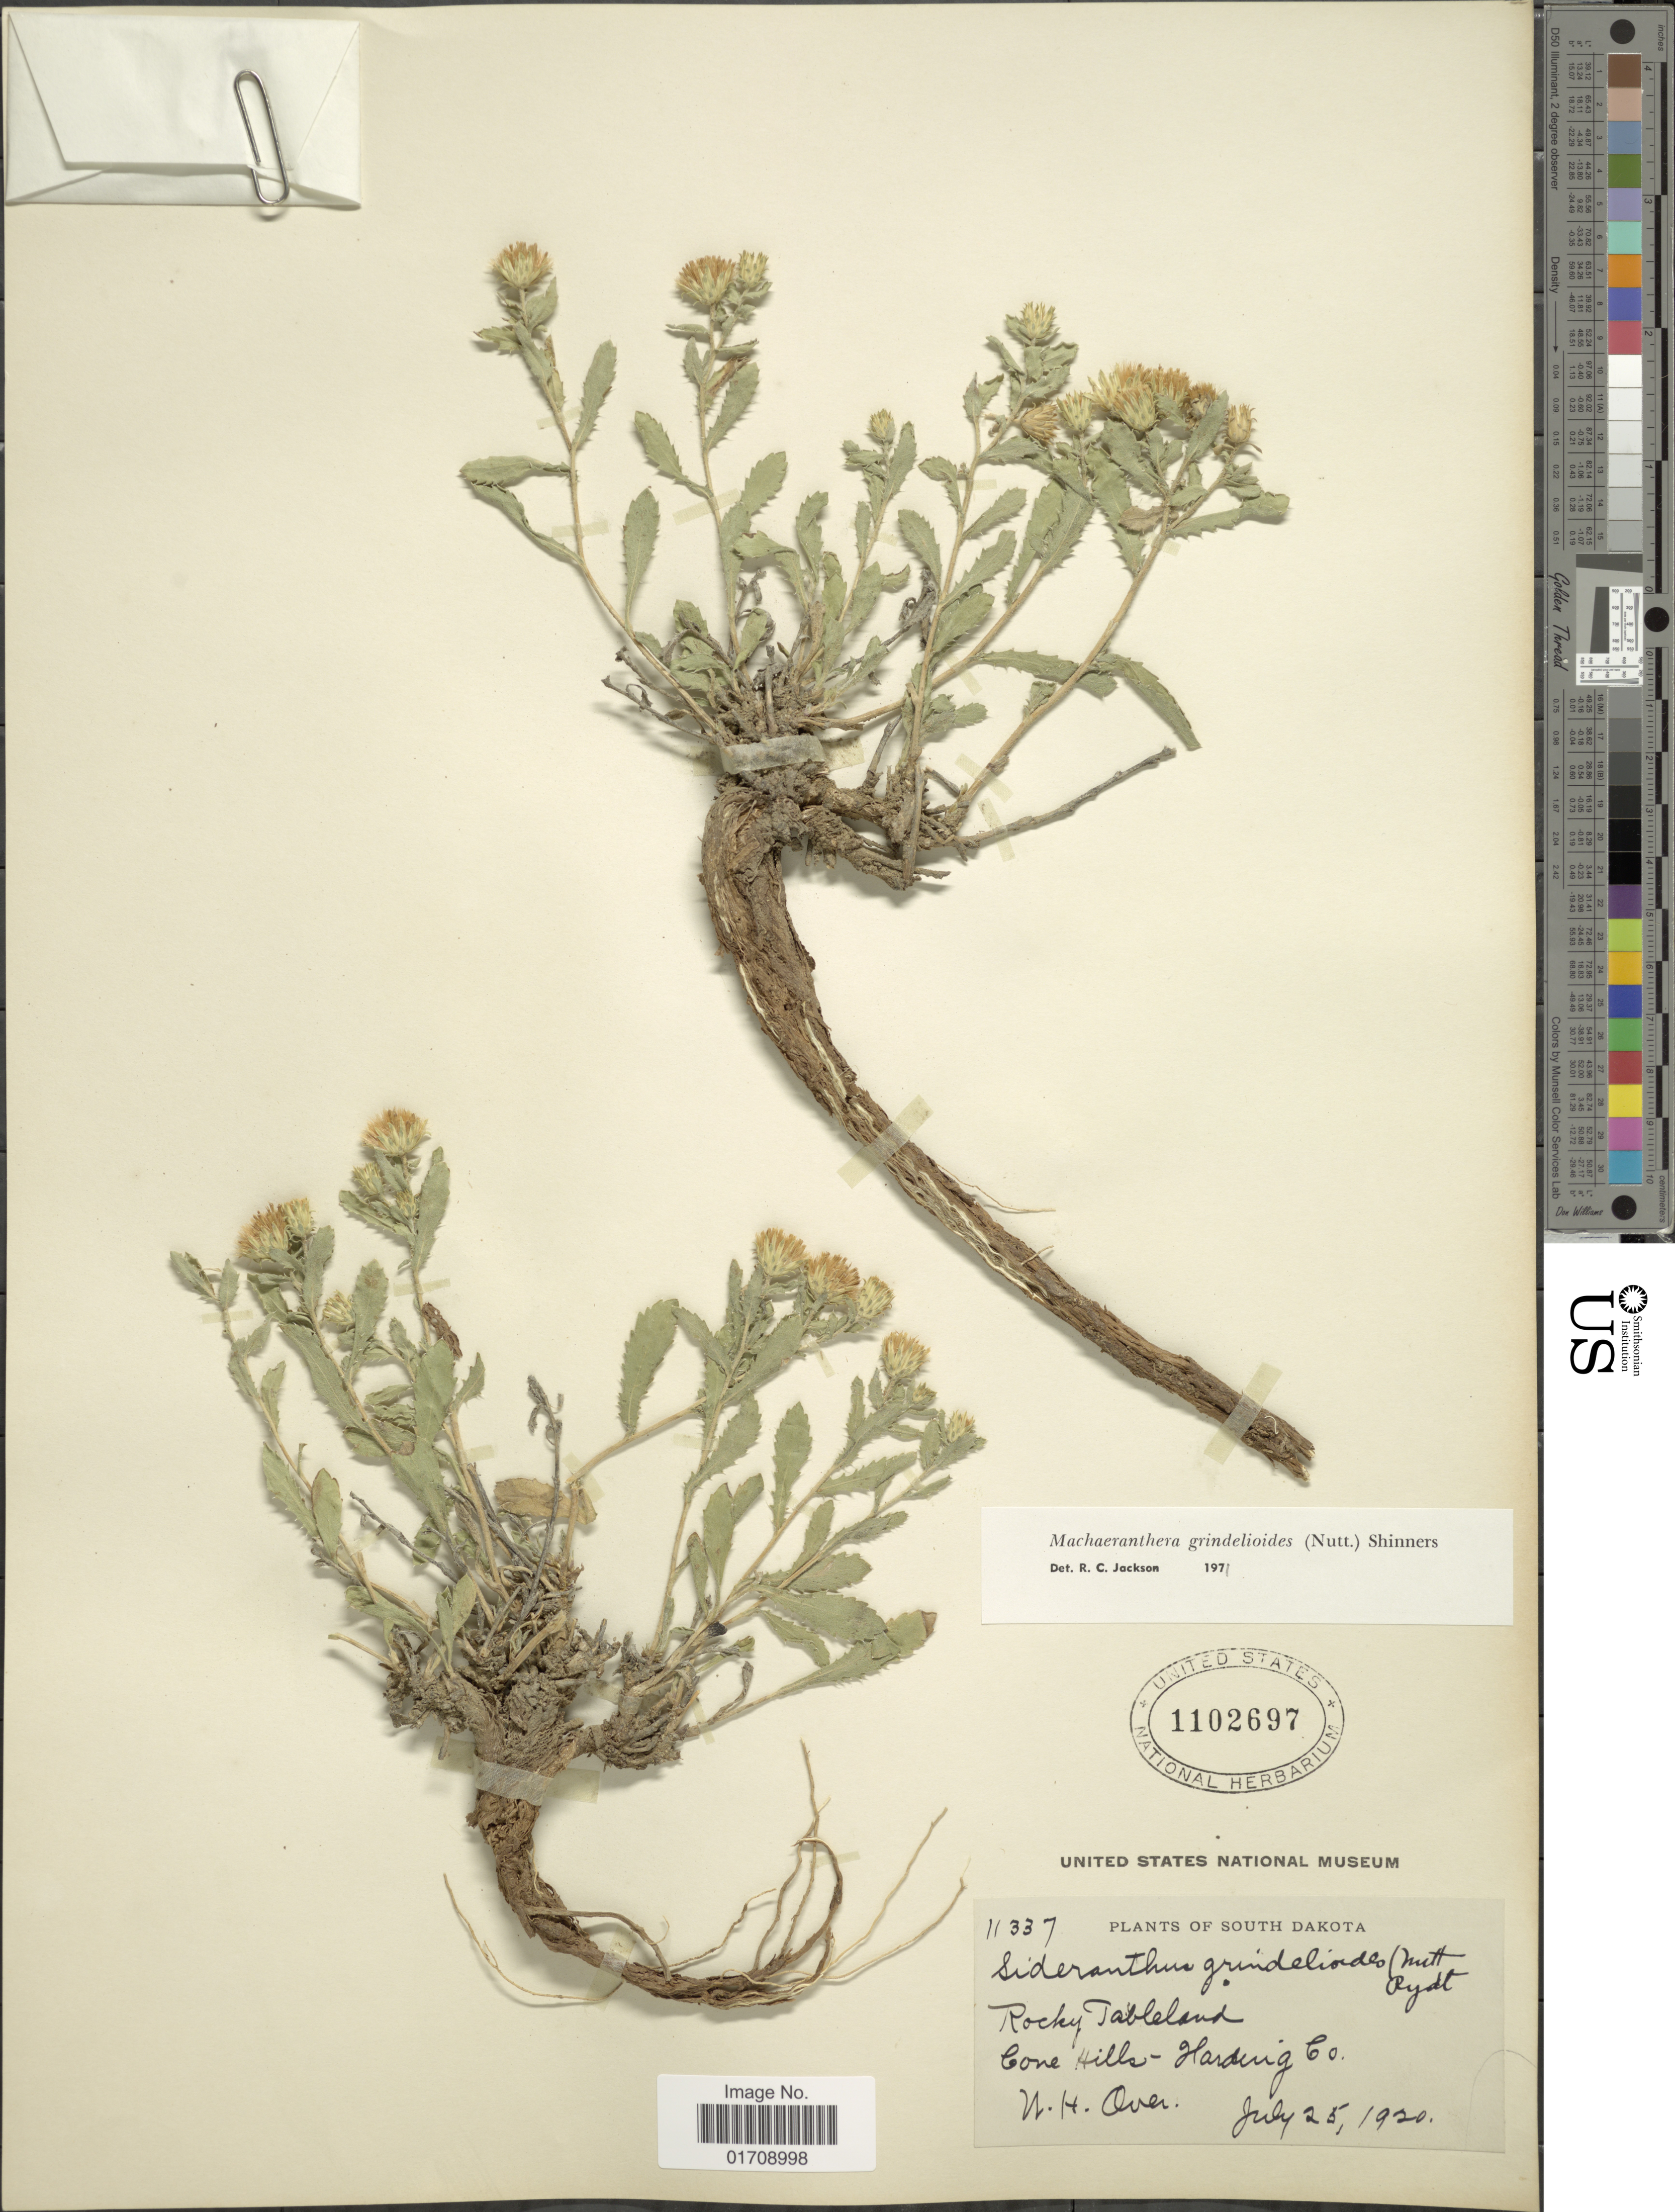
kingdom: Plantae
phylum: Tracheophyta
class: Magnoliopsida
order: Asterales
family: Asteraceae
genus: Machaeranthera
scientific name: Machaeranthera grindelioides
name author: (Nutt.) Shinners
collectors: W. Over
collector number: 11337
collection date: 1920-07-25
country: United States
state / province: South Dakota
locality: Rocky Tableland, Cone Hills-Harding Co.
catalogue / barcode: US 1102697